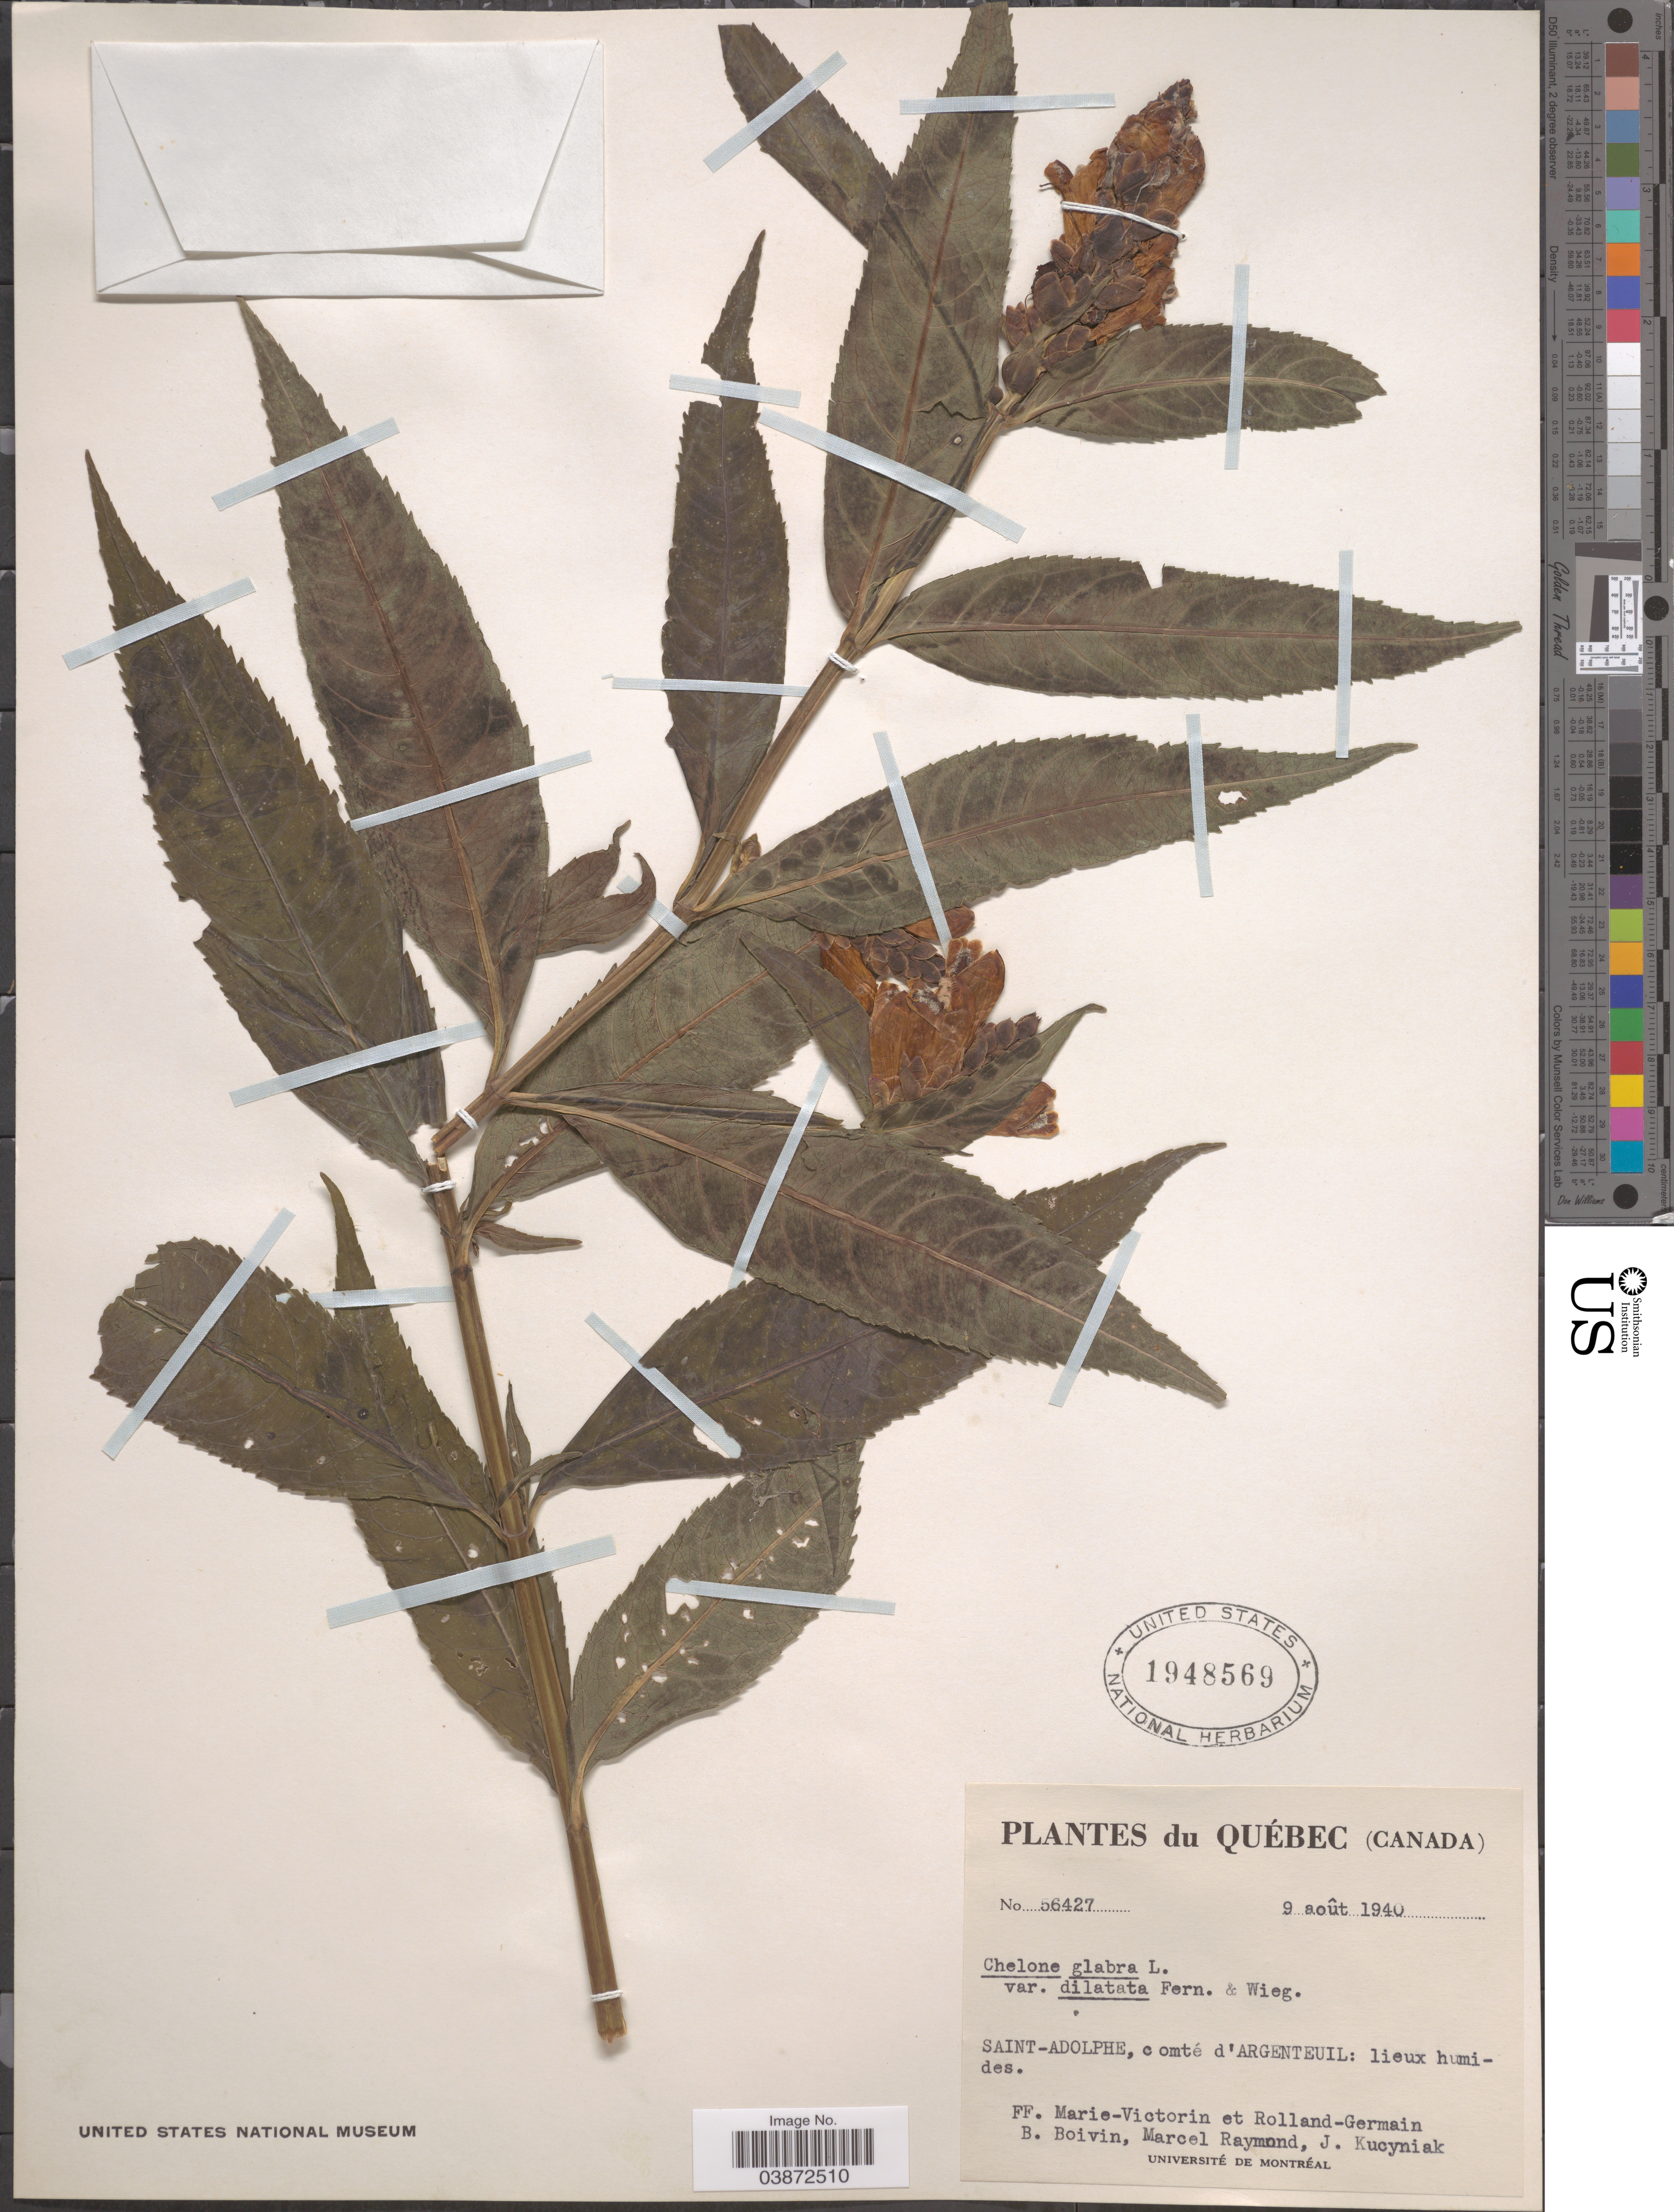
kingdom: Plantae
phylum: Tracheophyta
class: Magnoliopsida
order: Lamiales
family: Plantaginaceae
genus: Chelone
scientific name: Chelone glabra var. dilatata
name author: (Fernald & Wiegand) Pennell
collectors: F. Marie-Victorin, Rolland-Germain, J. R. B. Boivin, M. Raymond & J. Kucyniak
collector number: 56427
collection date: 1940-08-09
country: Canada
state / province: Quebec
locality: Saint-Adolphe, comté d'Argenteuil.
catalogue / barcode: US 1948569